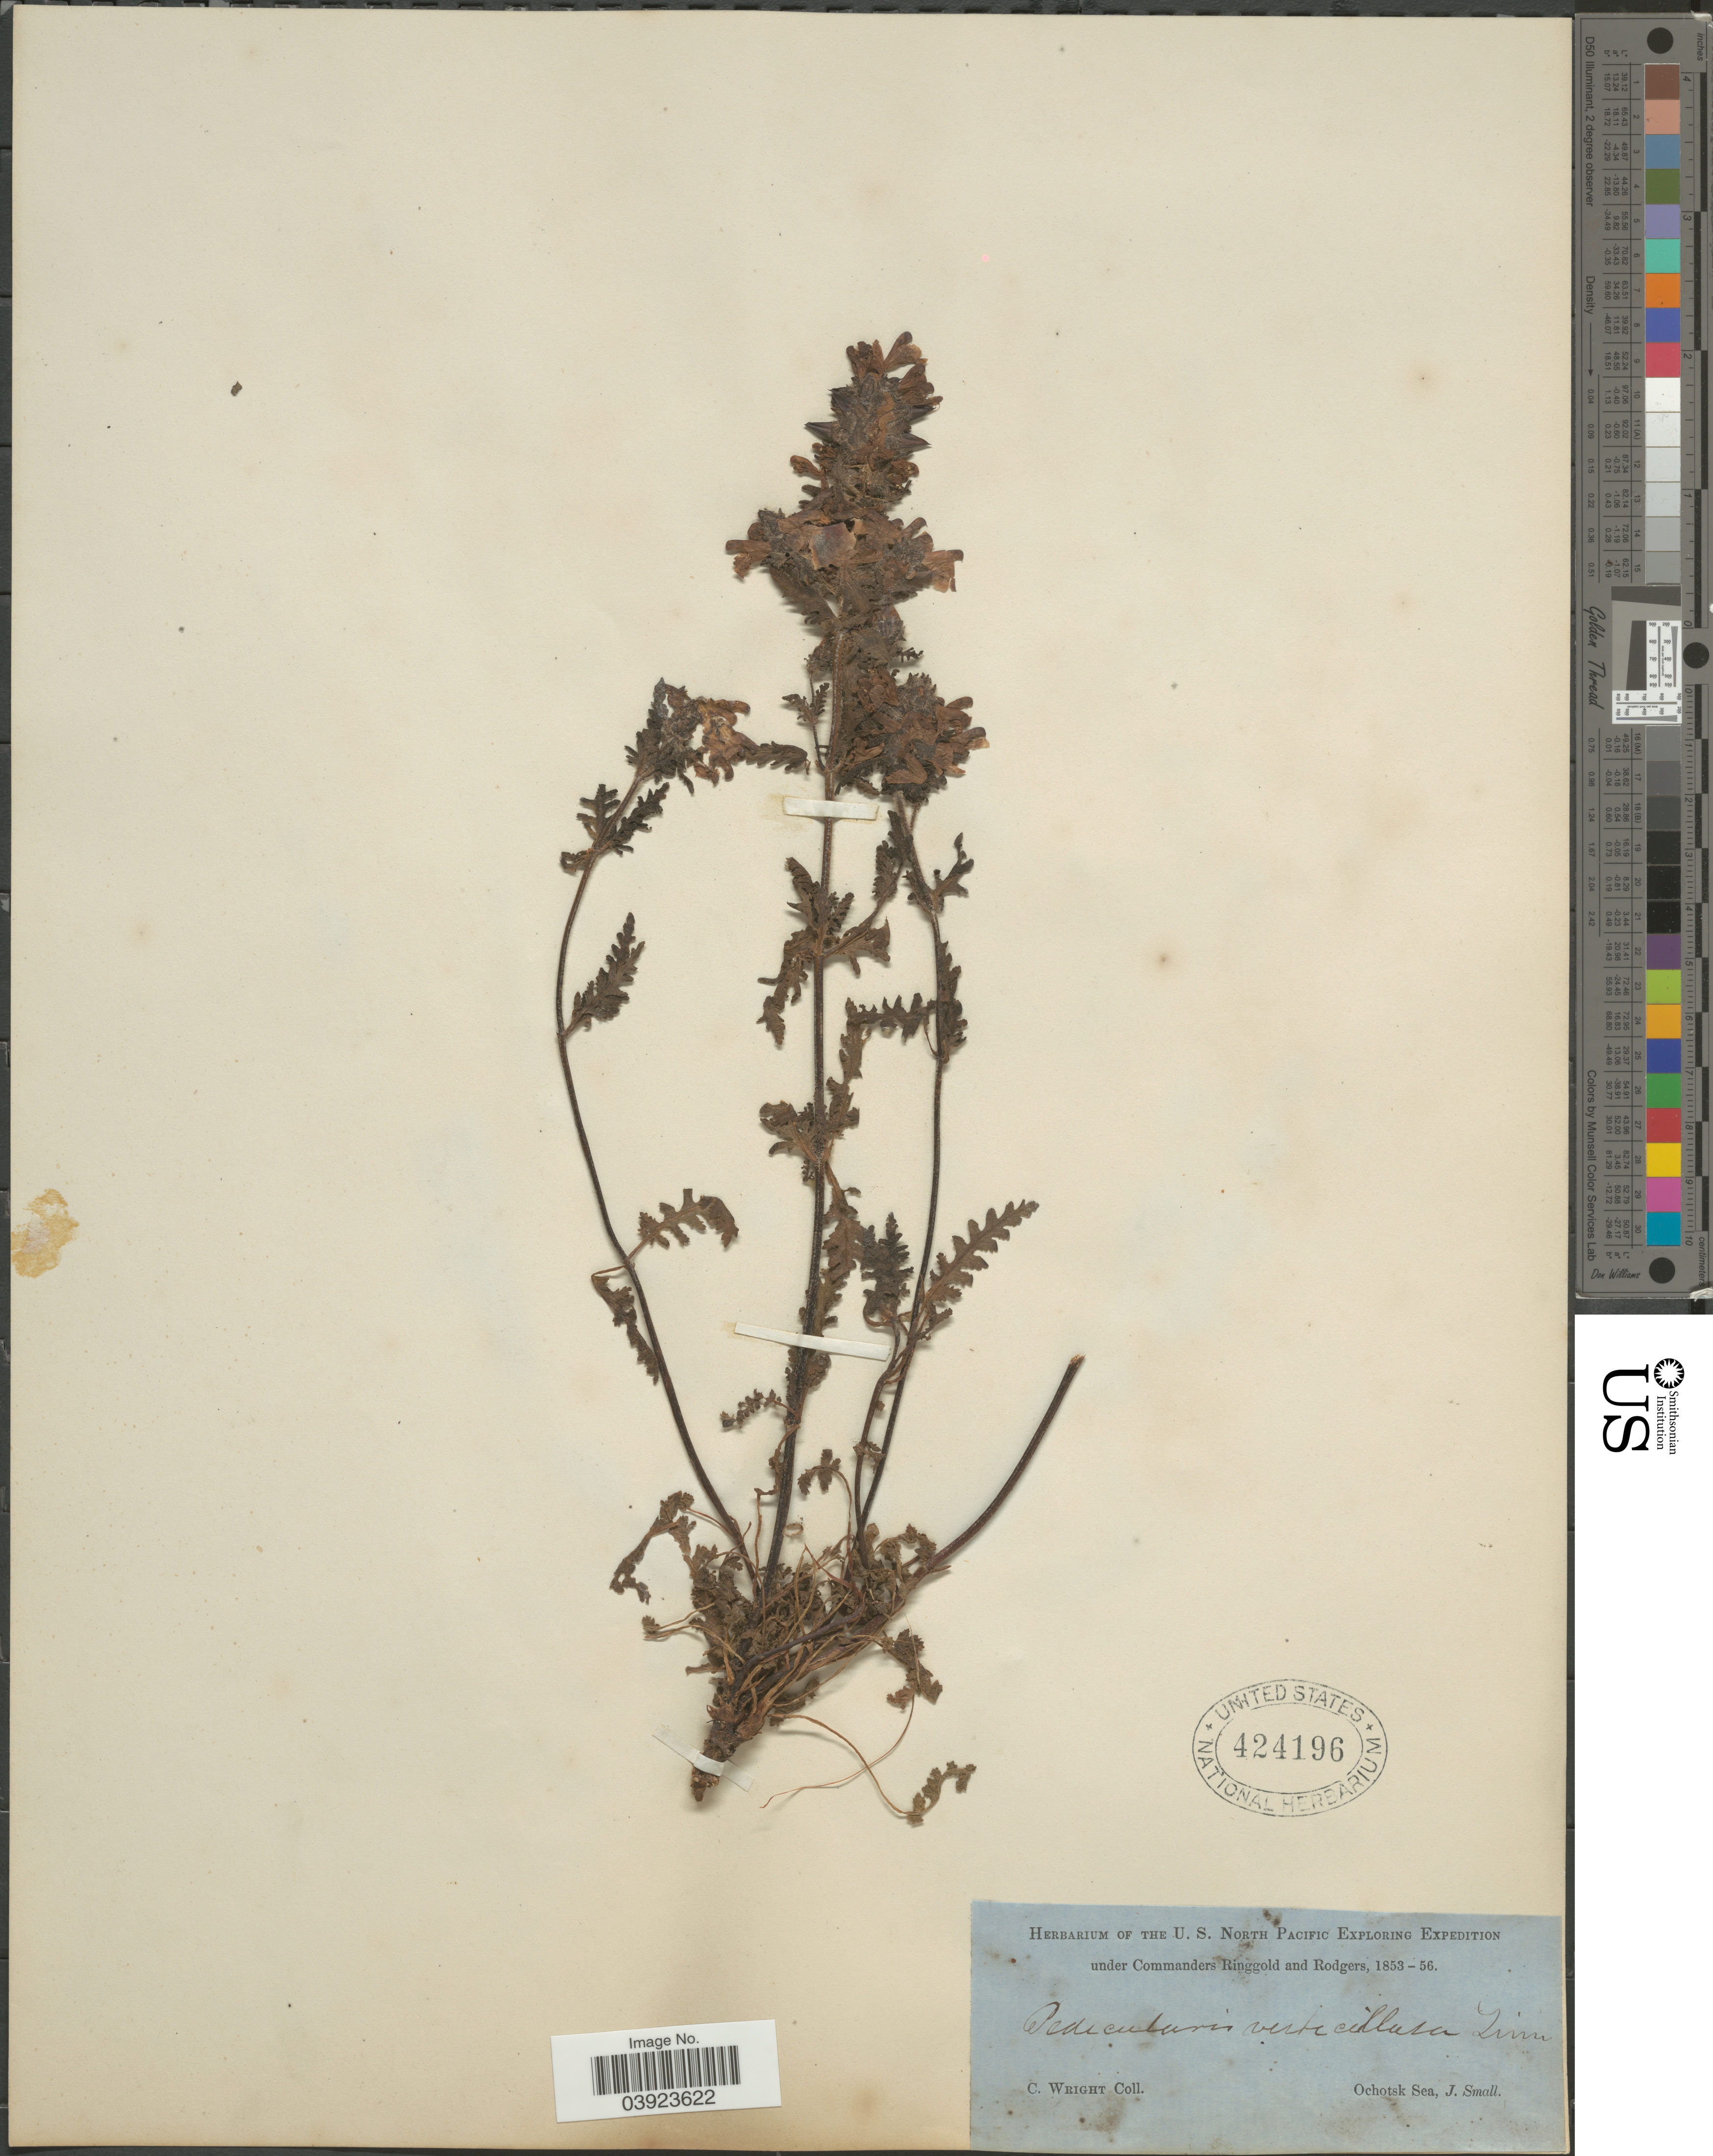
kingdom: Plantae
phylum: Tracheophyta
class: Magnoliopsida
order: Lamiales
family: Orobanchaceae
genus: Pedicularis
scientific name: Pedicularis verticillata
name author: L.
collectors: C. Wright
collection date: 1853/1856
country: Russian Federation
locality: Ochotsk Sea.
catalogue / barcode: US 424196